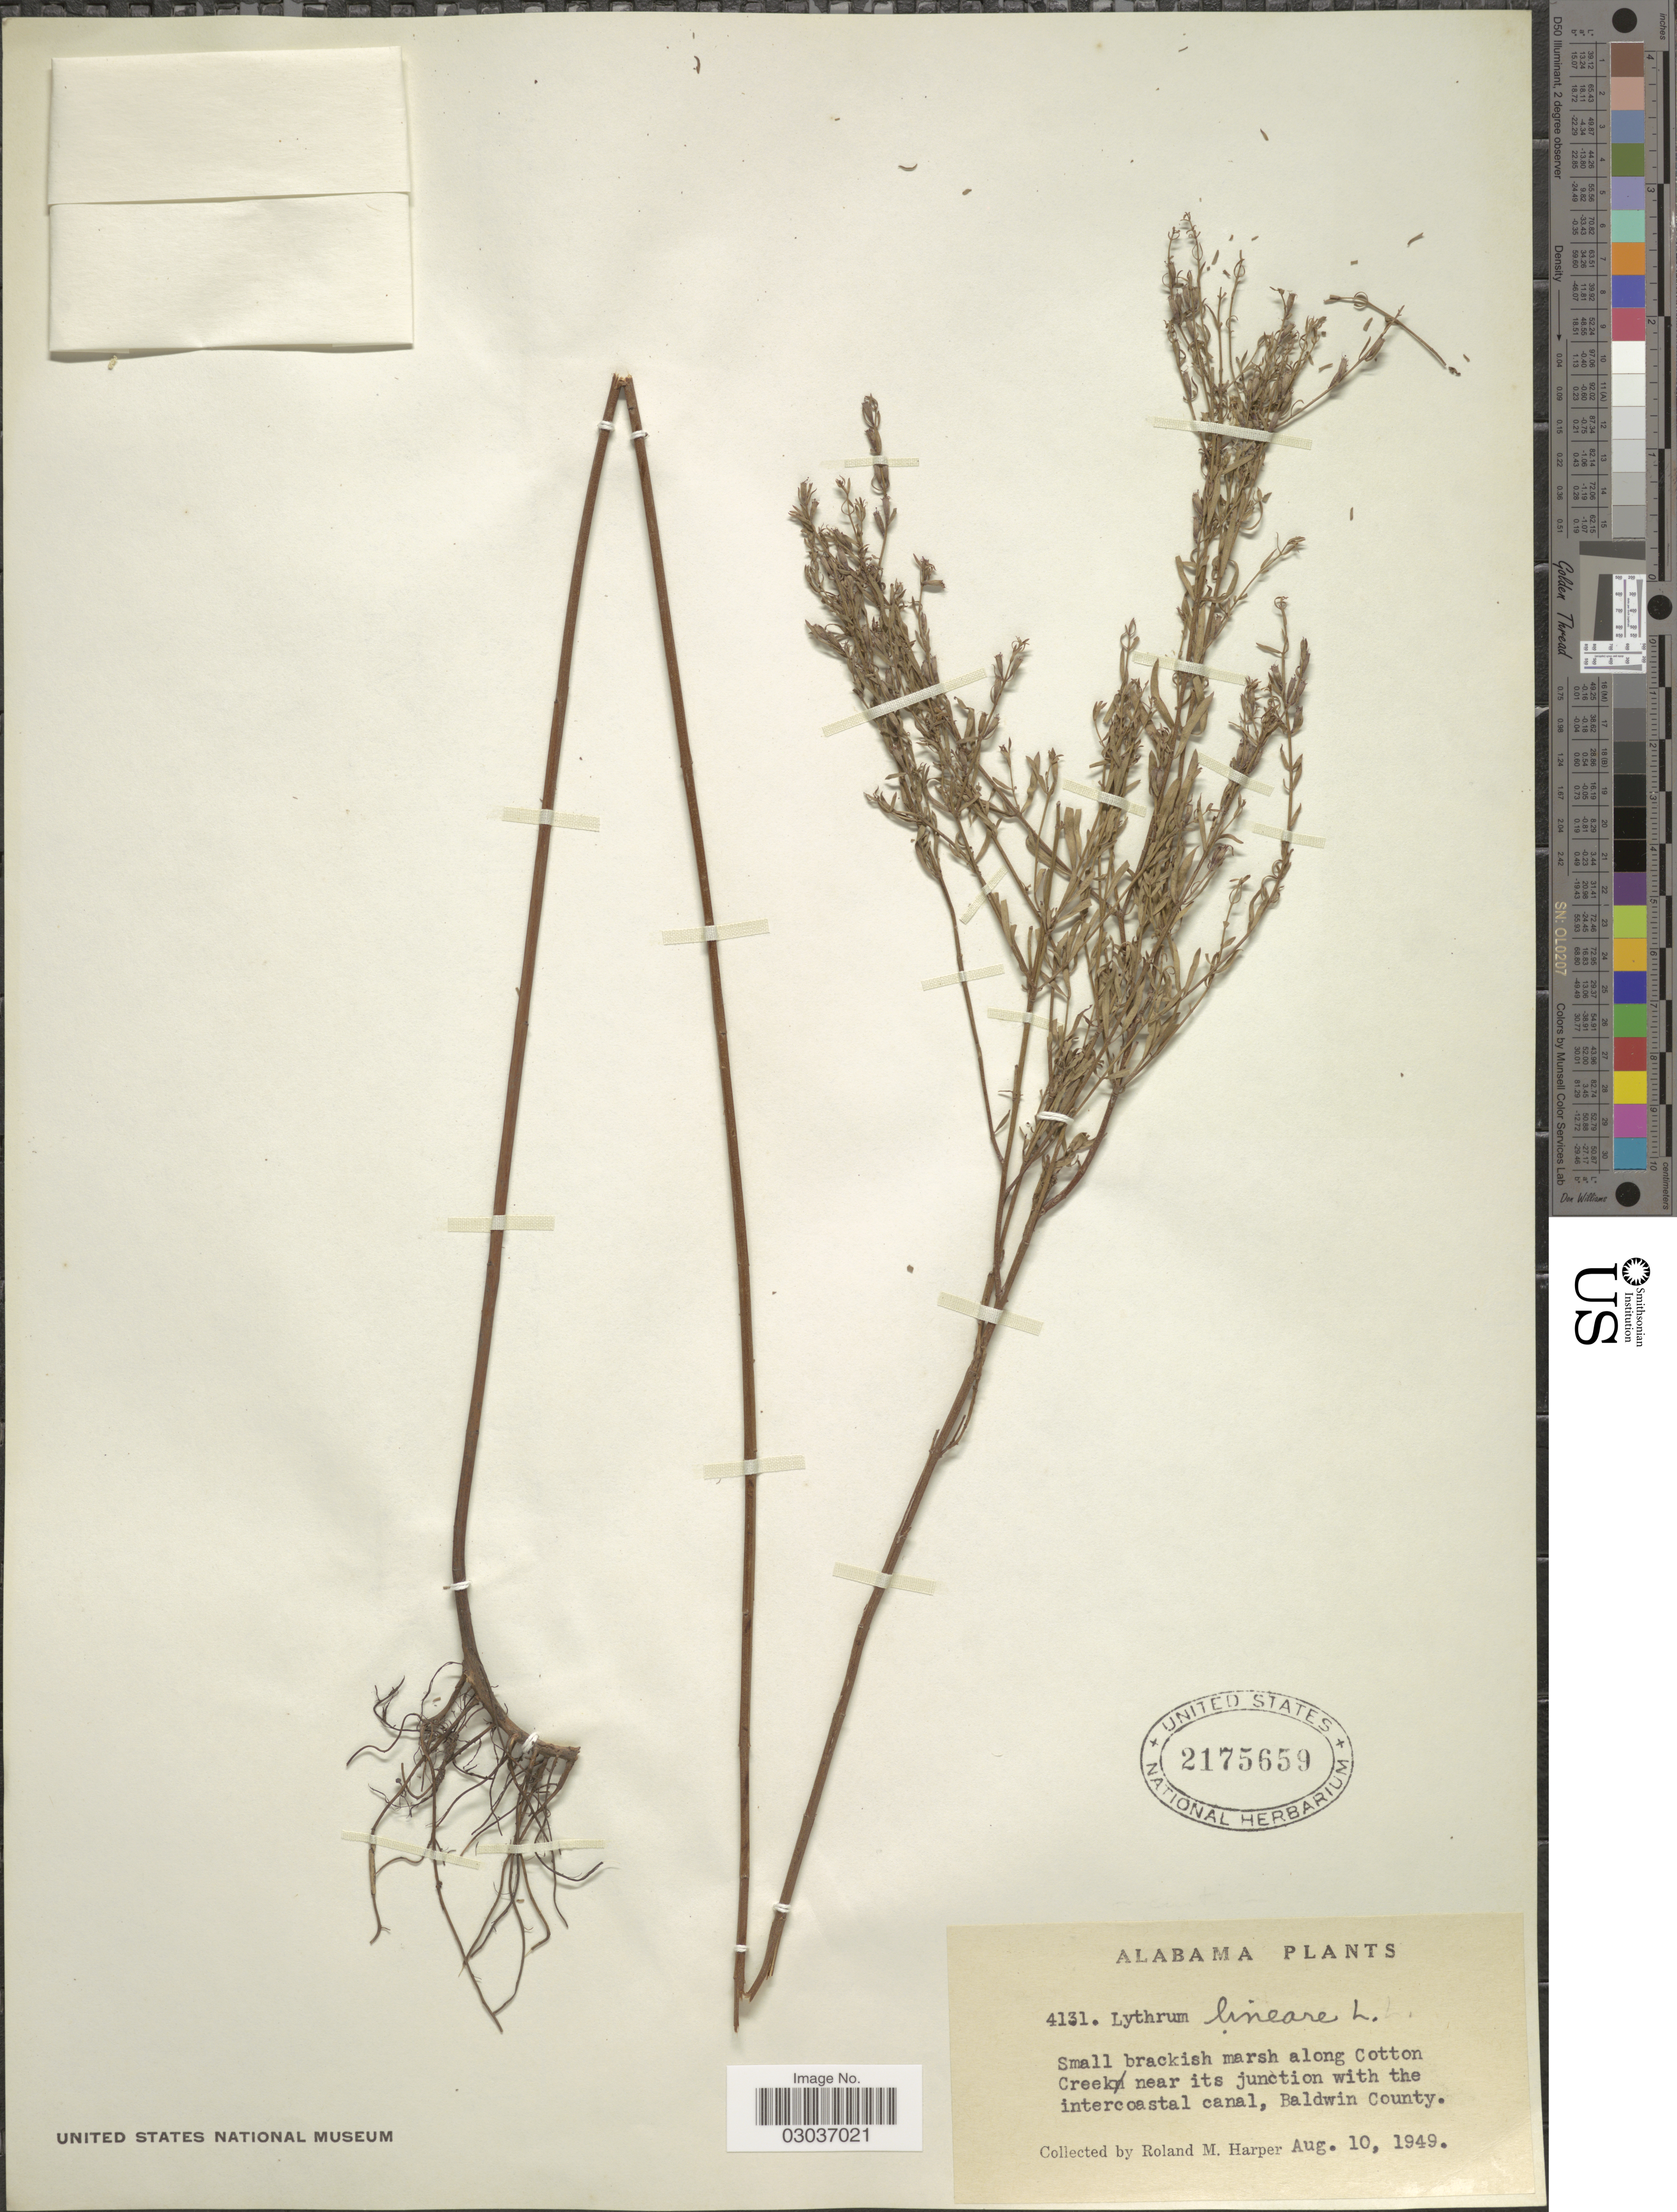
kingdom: Plantae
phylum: Tracheophyta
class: Magnoliopsida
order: Myrtales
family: Lythraceae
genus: Lythrum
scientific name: Lythrum lineare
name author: L.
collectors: R. Harper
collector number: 4131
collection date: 1949-08-10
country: United States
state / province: Alabama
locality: Small brackish marsh along Cotton Creek near its junction with the intercoastal canal, Baldwin County.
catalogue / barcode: US 2175659